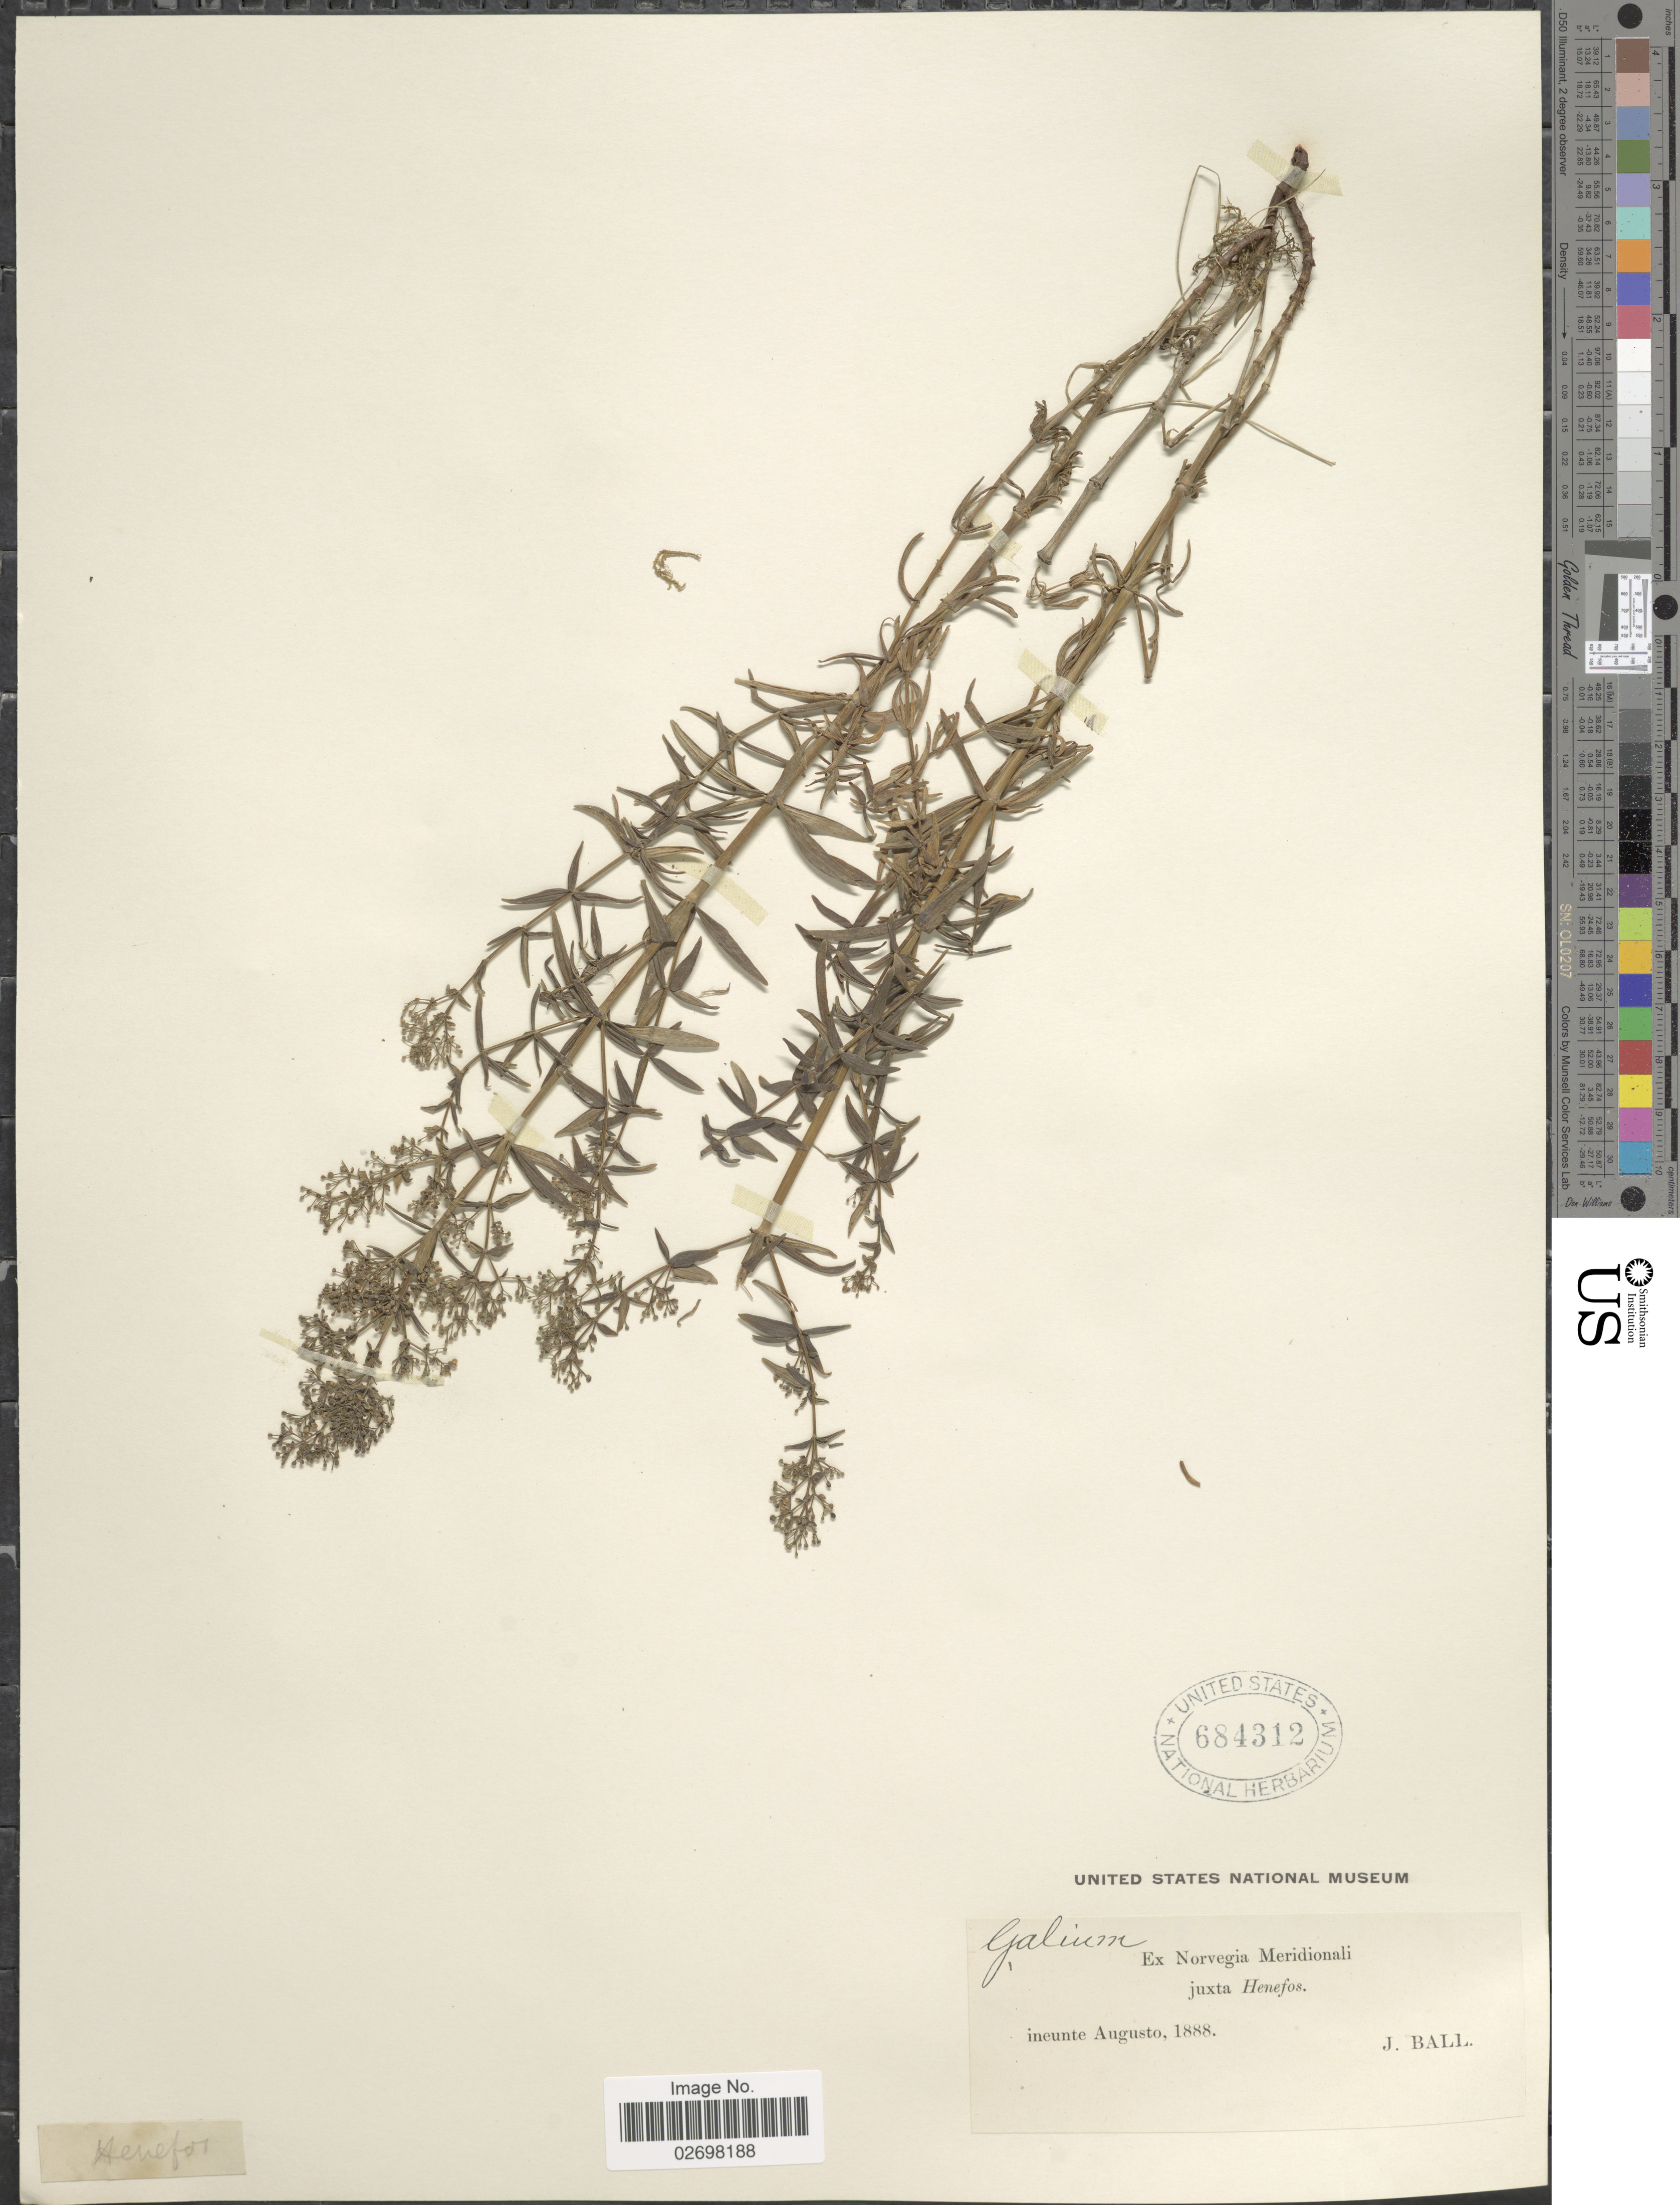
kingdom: Plantae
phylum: Tracheophyta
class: Magnoliopsida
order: Gentianales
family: Rubiaceae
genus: Galium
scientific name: Galium sp.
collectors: J. Ball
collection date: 1888-08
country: Norway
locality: Norvegia Meridionali juxta Henefos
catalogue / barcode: US 684312